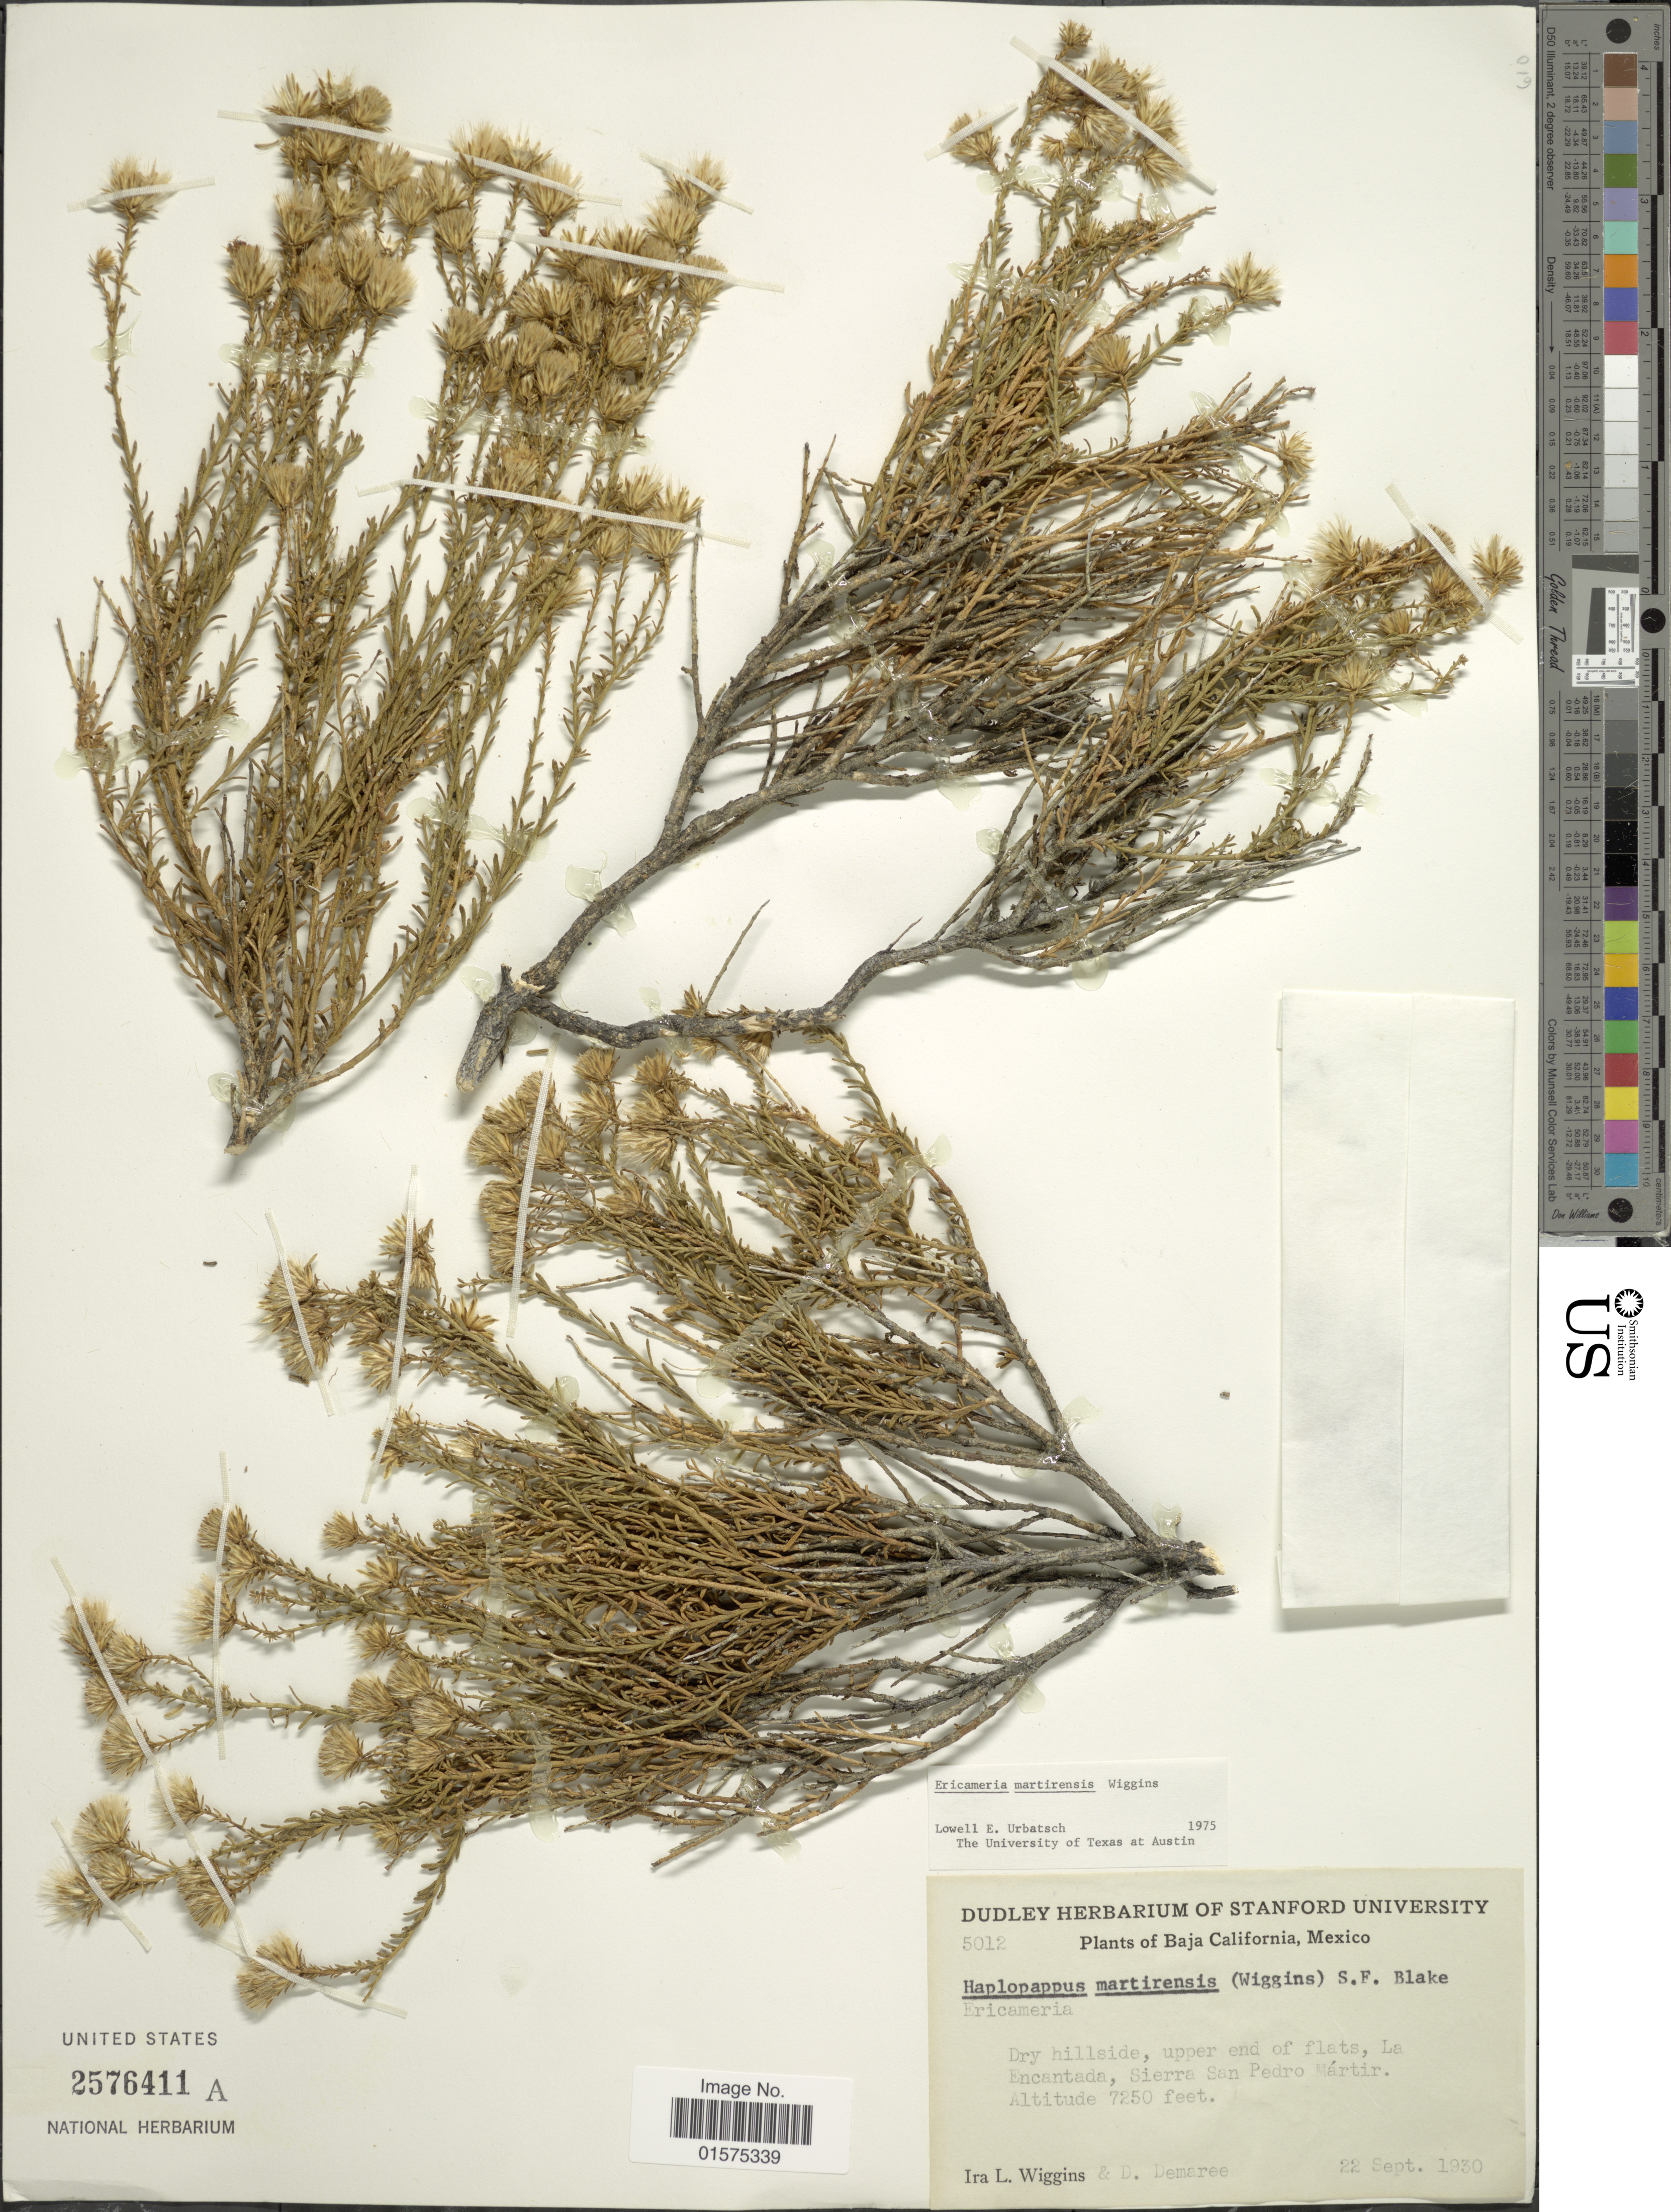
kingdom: Plantae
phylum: Tracheophyta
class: Magnoliopsida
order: Asterales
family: Asteraceae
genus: Ericameria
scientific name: Ericameria martirensis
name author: Wiggins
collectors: I. L. Wiggins & D. Demaree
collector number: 5012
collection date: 1930-09-22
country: Mexico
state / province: Baja California Sur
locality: La Encantada, Sierra San Pedro Mártir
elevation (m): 2210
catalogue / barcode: US 2576411A